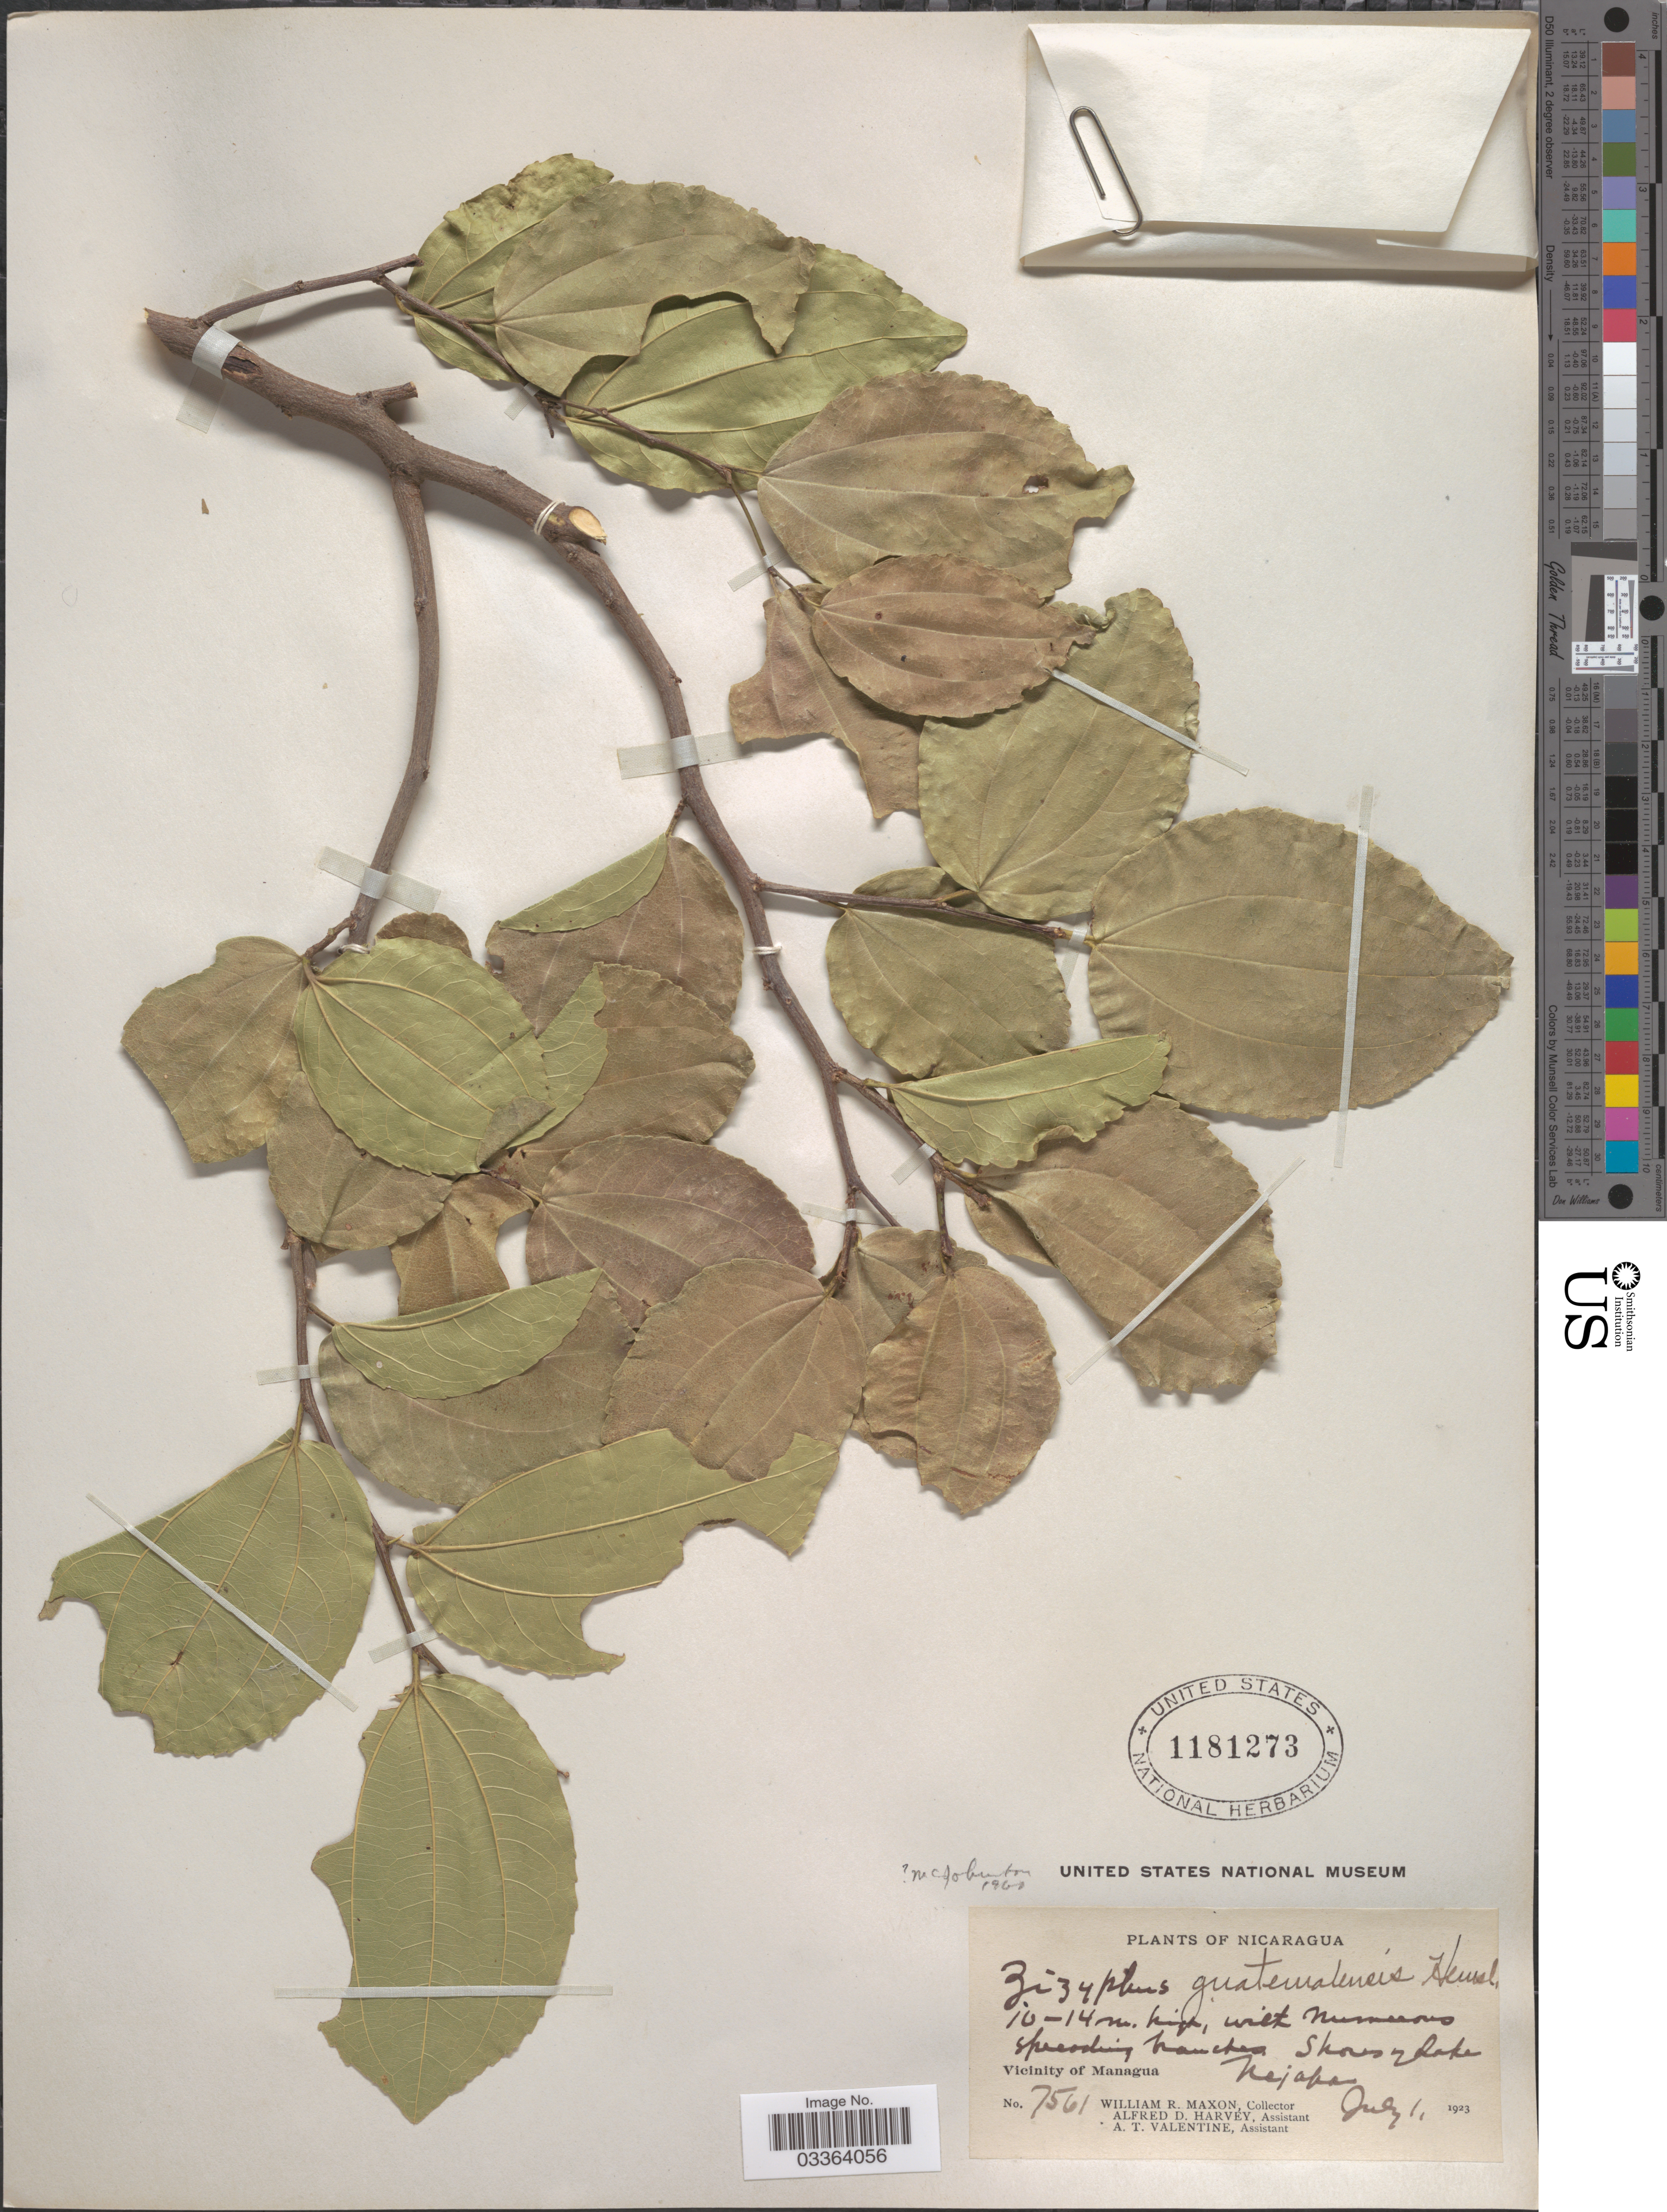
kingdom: Plantae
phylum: Tracheophyta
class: Magnoliopsida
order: Rosales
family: Rhamnaceae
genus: Sarcomphalus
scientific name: Sarcomphalus guatemalensis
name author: (Hemsl.) Hauenschild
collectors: W. R. Maxon, A. D. Harvey & A. Valentine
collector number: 7561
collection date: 1923-07-01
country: Nicaragua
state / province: Managua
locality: Shores of Lake Nejapa, Vicinity of Managua.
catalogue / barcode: US 1181273